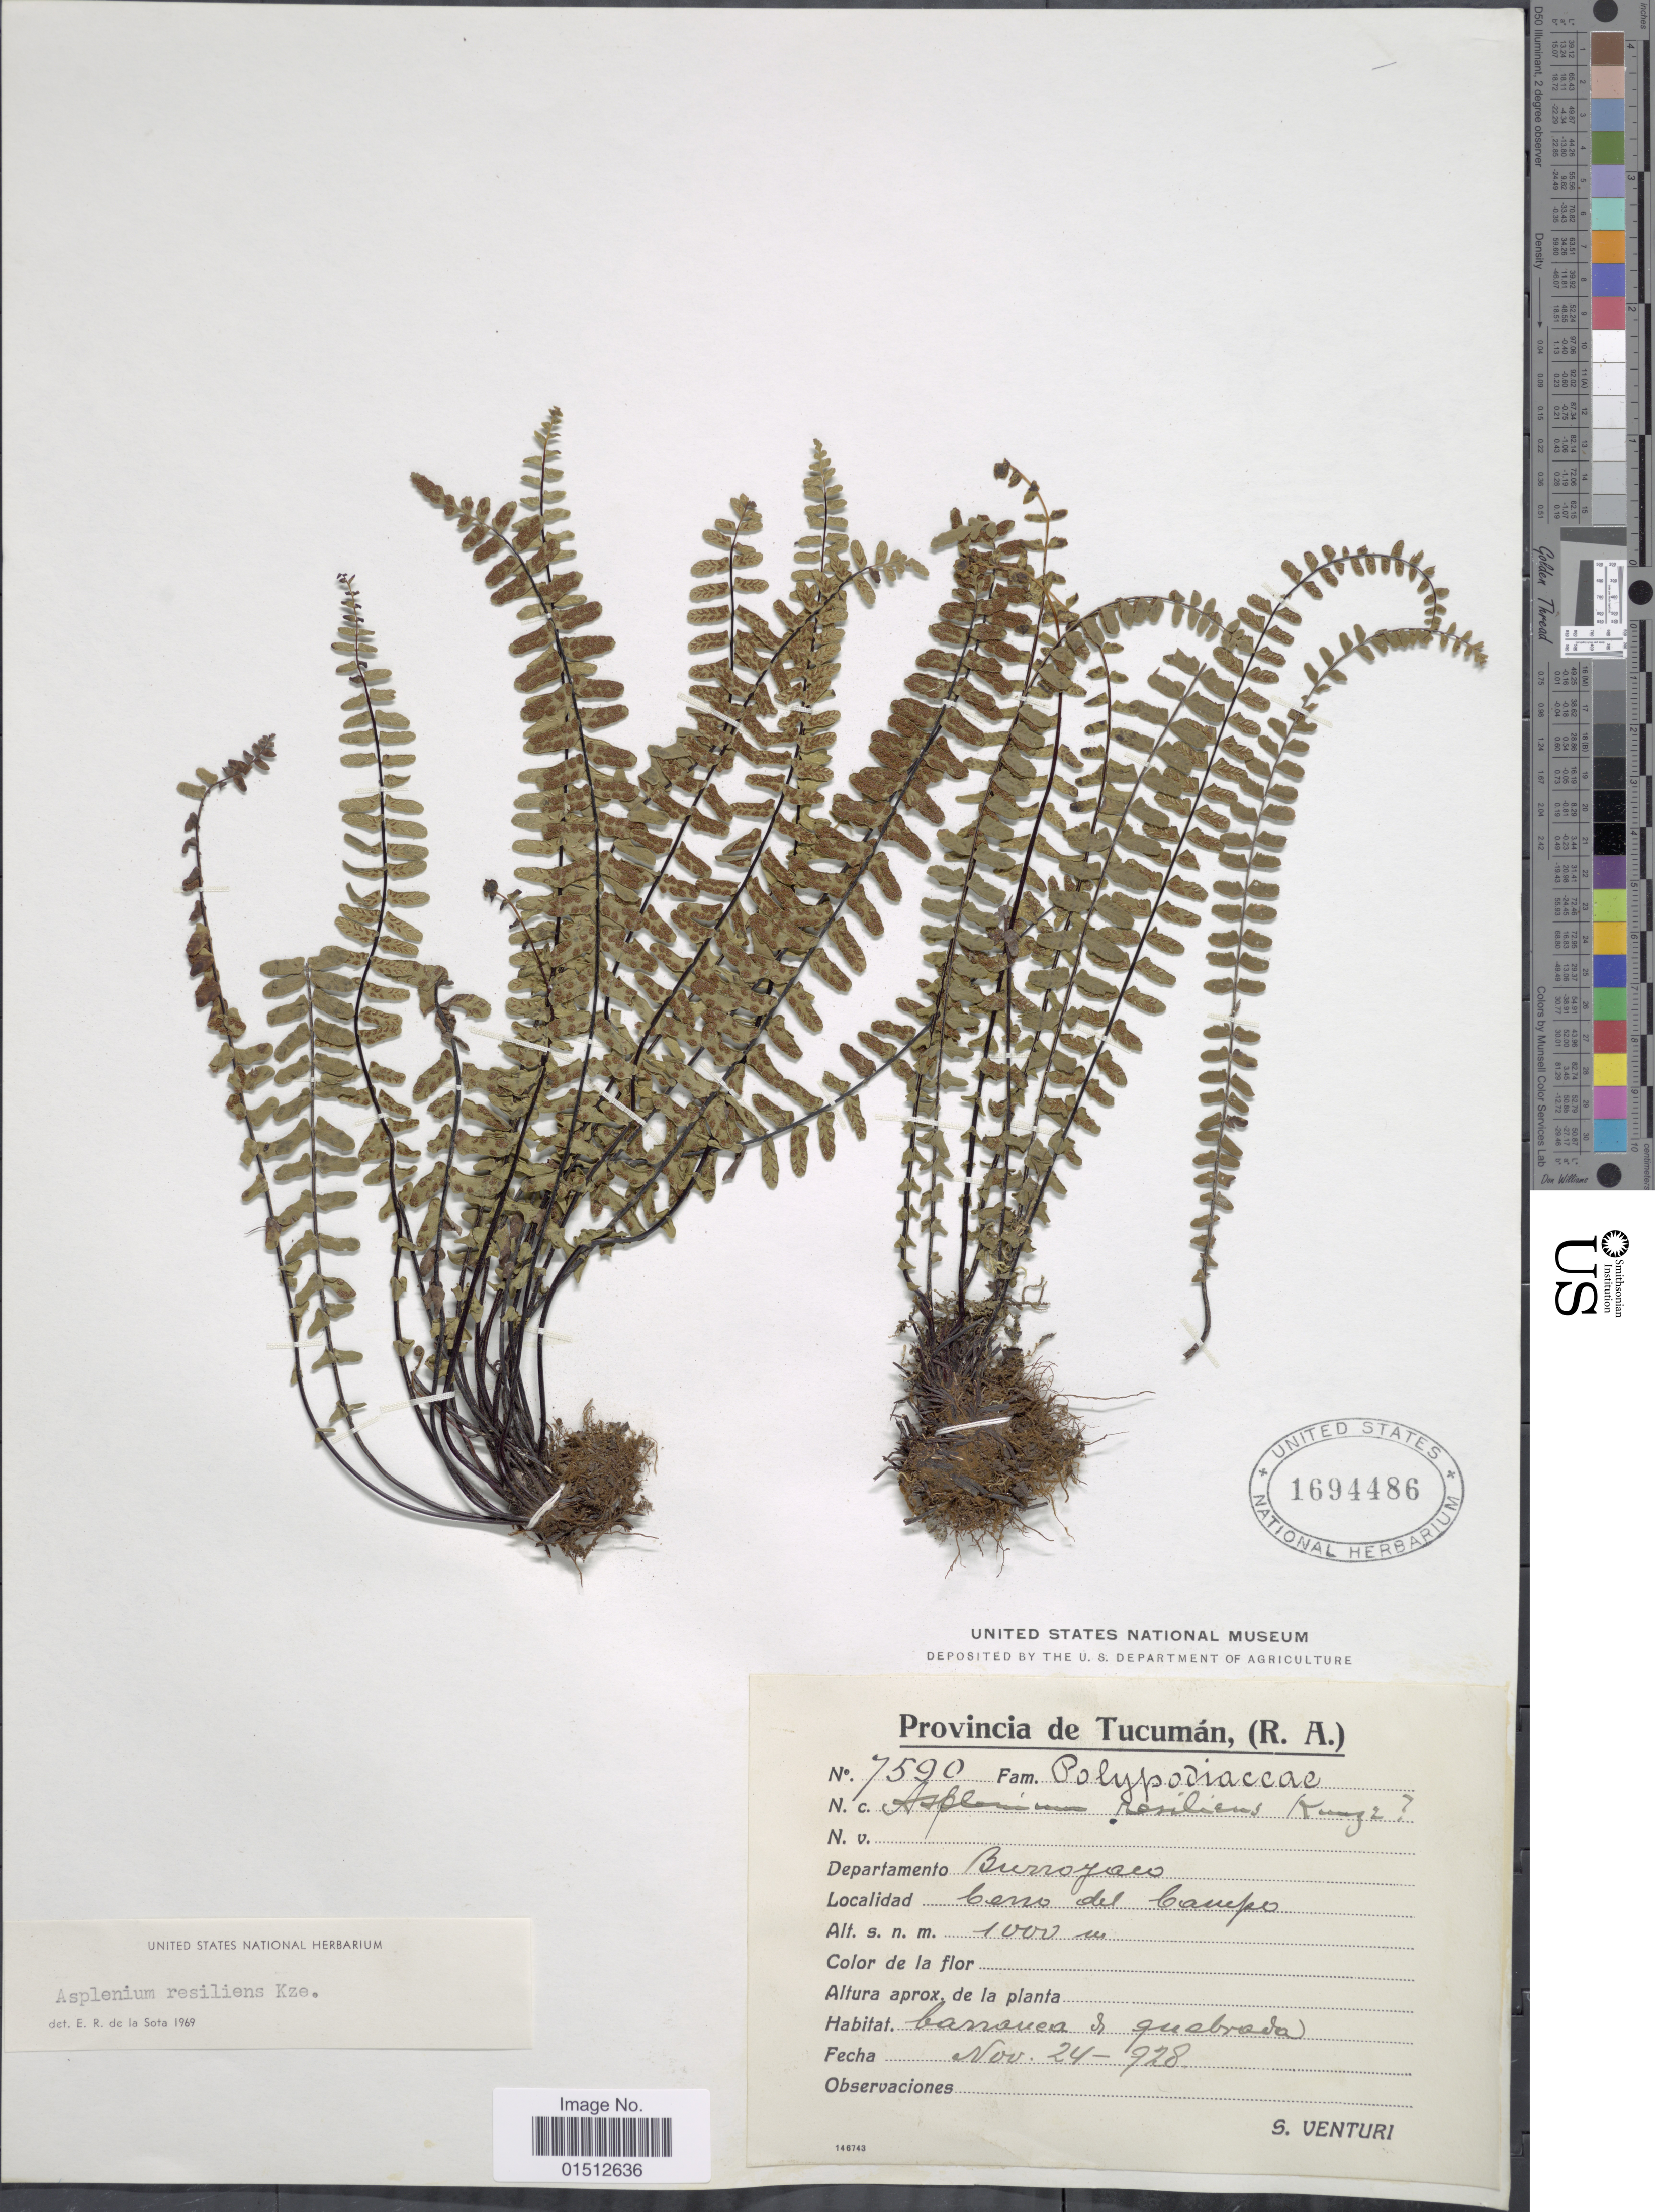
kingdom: Plantae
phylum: Tracheophyta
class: Polypodiopsida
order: Polypodiales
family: Aspleniaceae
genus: Asplenium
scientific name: Asplenium resiliens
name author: Kunze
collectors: S. Venturi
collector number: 7590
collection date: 1928-11-24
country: Argentina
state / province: Tucumán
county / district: Burruyacú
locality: Ceno del Campo.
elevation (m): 1000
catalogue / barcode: US 1694486